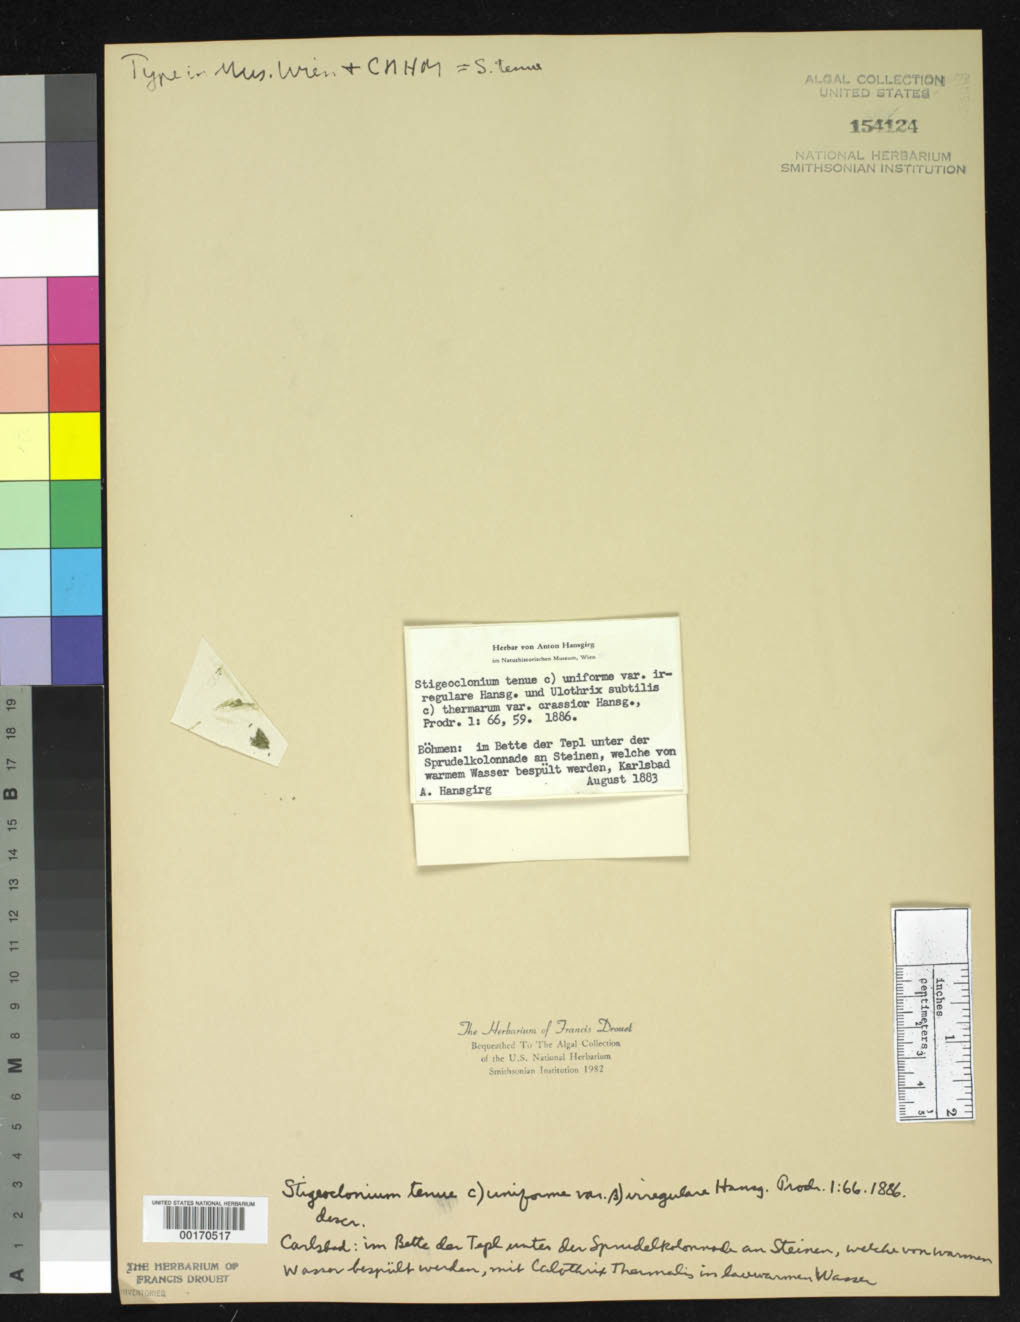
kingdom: Plantae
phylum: Chlorophyta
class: Chlorophyceae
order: Chaetophorales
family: Chaetophoraceae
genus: Stigeoclonium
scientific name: Stigeoclonium tenue subsp. uniforme var. irregulare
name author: Hansg.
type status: Isotype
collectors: A. Hansgirg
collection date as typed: Aug 1886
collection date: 1886-08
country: Czechia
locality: Karlovy Vary (Karlsbad). [Bohemia (Bohmen)]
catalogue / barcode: US 154124